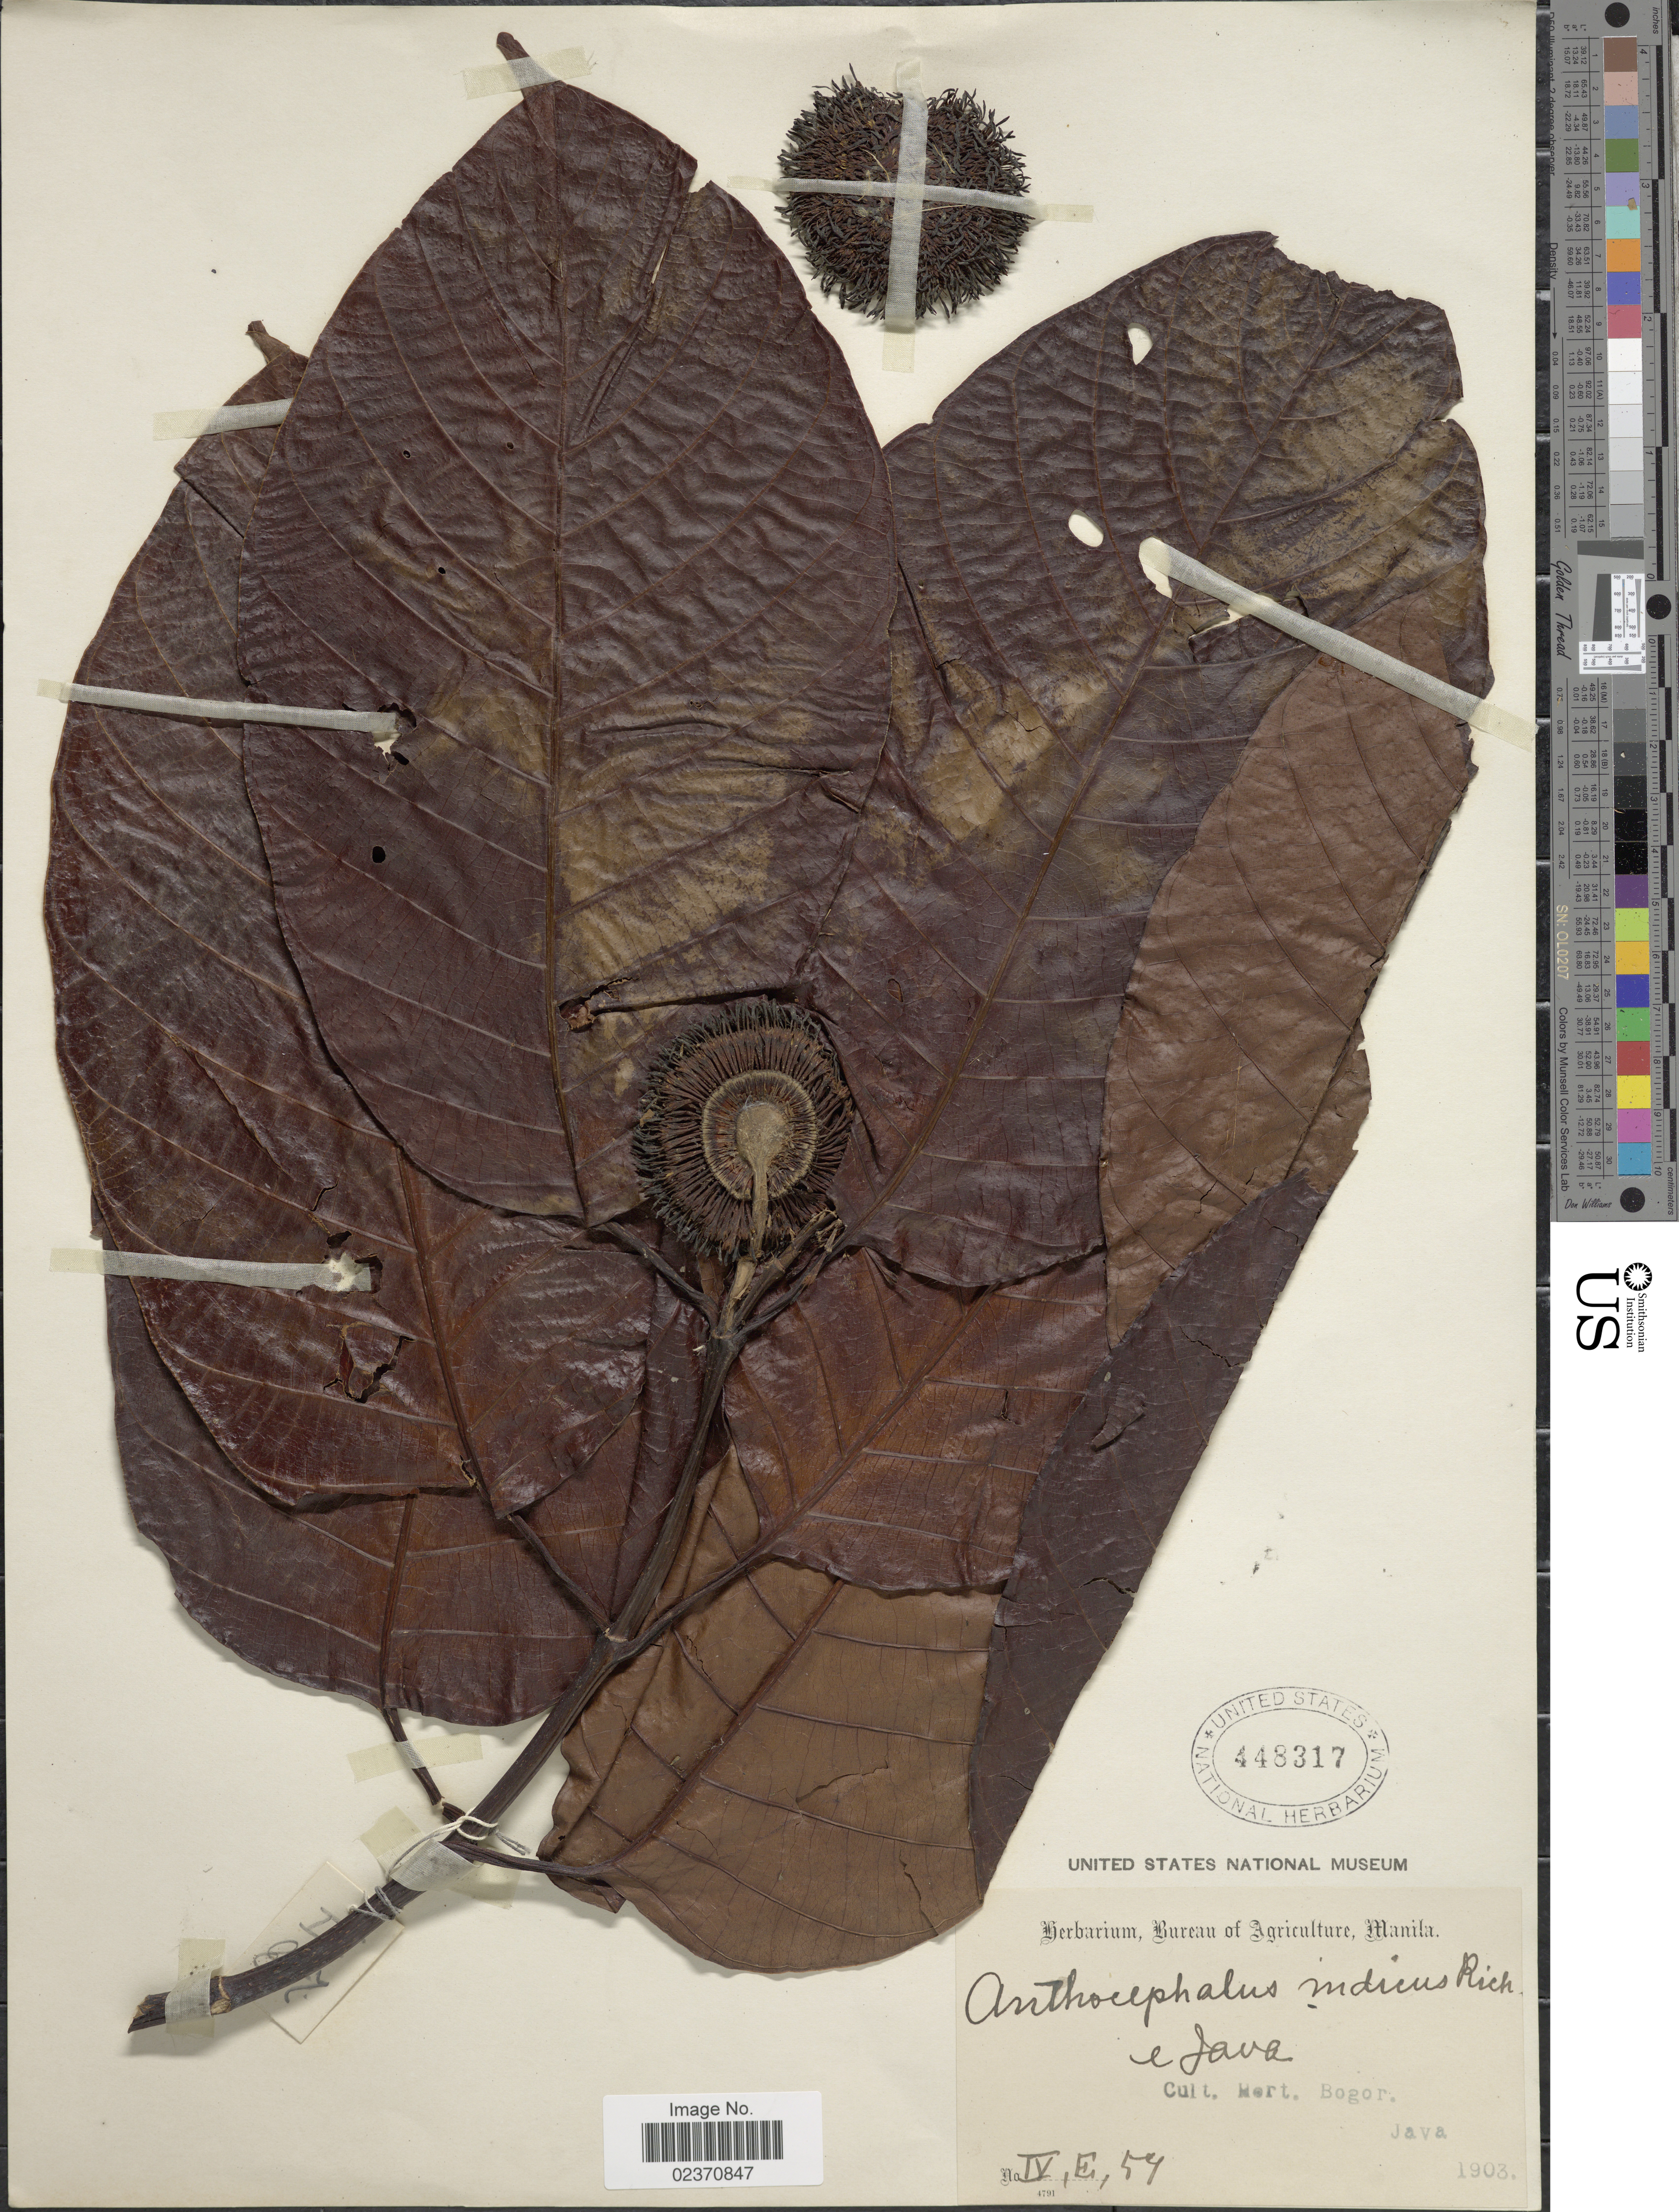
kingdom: Plantae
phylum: Tracheophyta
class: Magnoliopsida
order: Gentianales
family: Rubiaceae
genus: Breonia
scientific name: Breonia chinensis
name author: (Lam.) Capuron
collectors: ex Herb. Bur. Agric. Manila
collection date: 1903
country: Indonesia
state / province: Java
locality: Cult. Hort. Bogor, Java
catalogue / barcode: US 448317